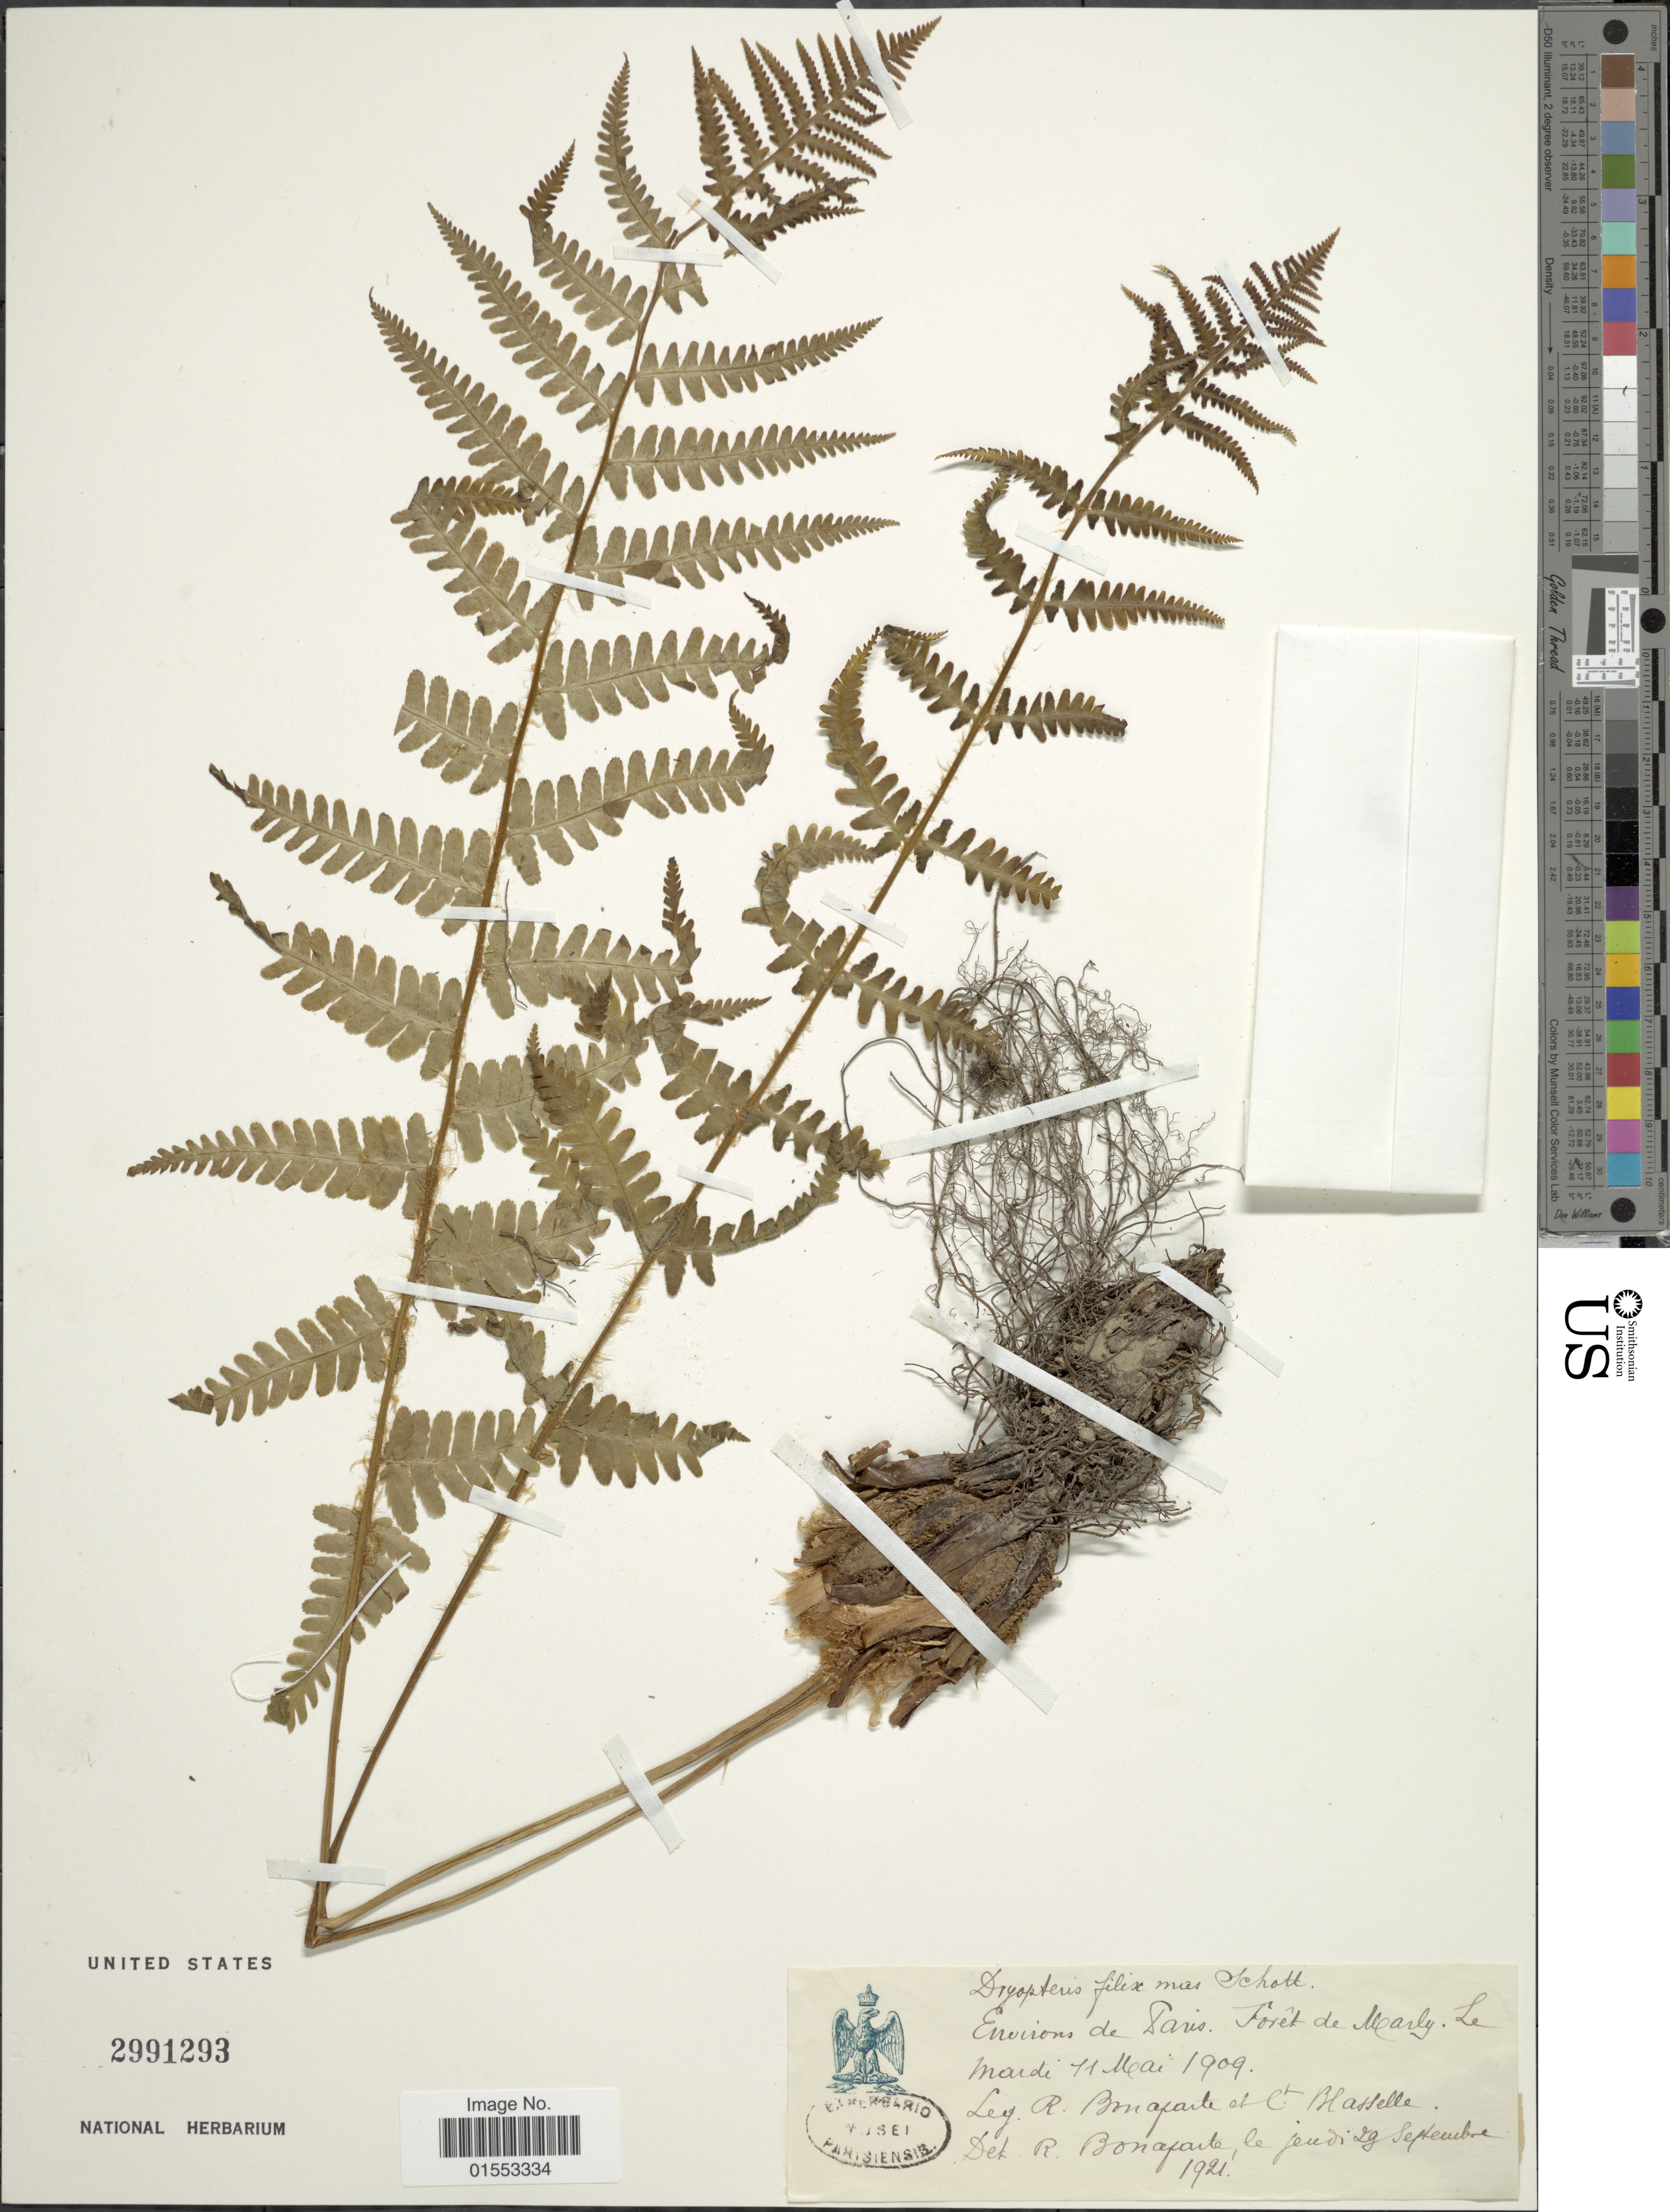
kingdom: Plantae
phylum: Tracheophyta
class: Polypodiopsida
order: Polypodiales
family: Dryopteridaceae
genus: Dryopteris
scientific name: Dryopteris filix-mas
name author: (L.) Schott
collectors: R. N. Bonaparte & C. Blaselle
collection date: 1909-05-11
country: France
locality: Environs de Paris, Foret de Marly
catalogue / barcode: US 2991293